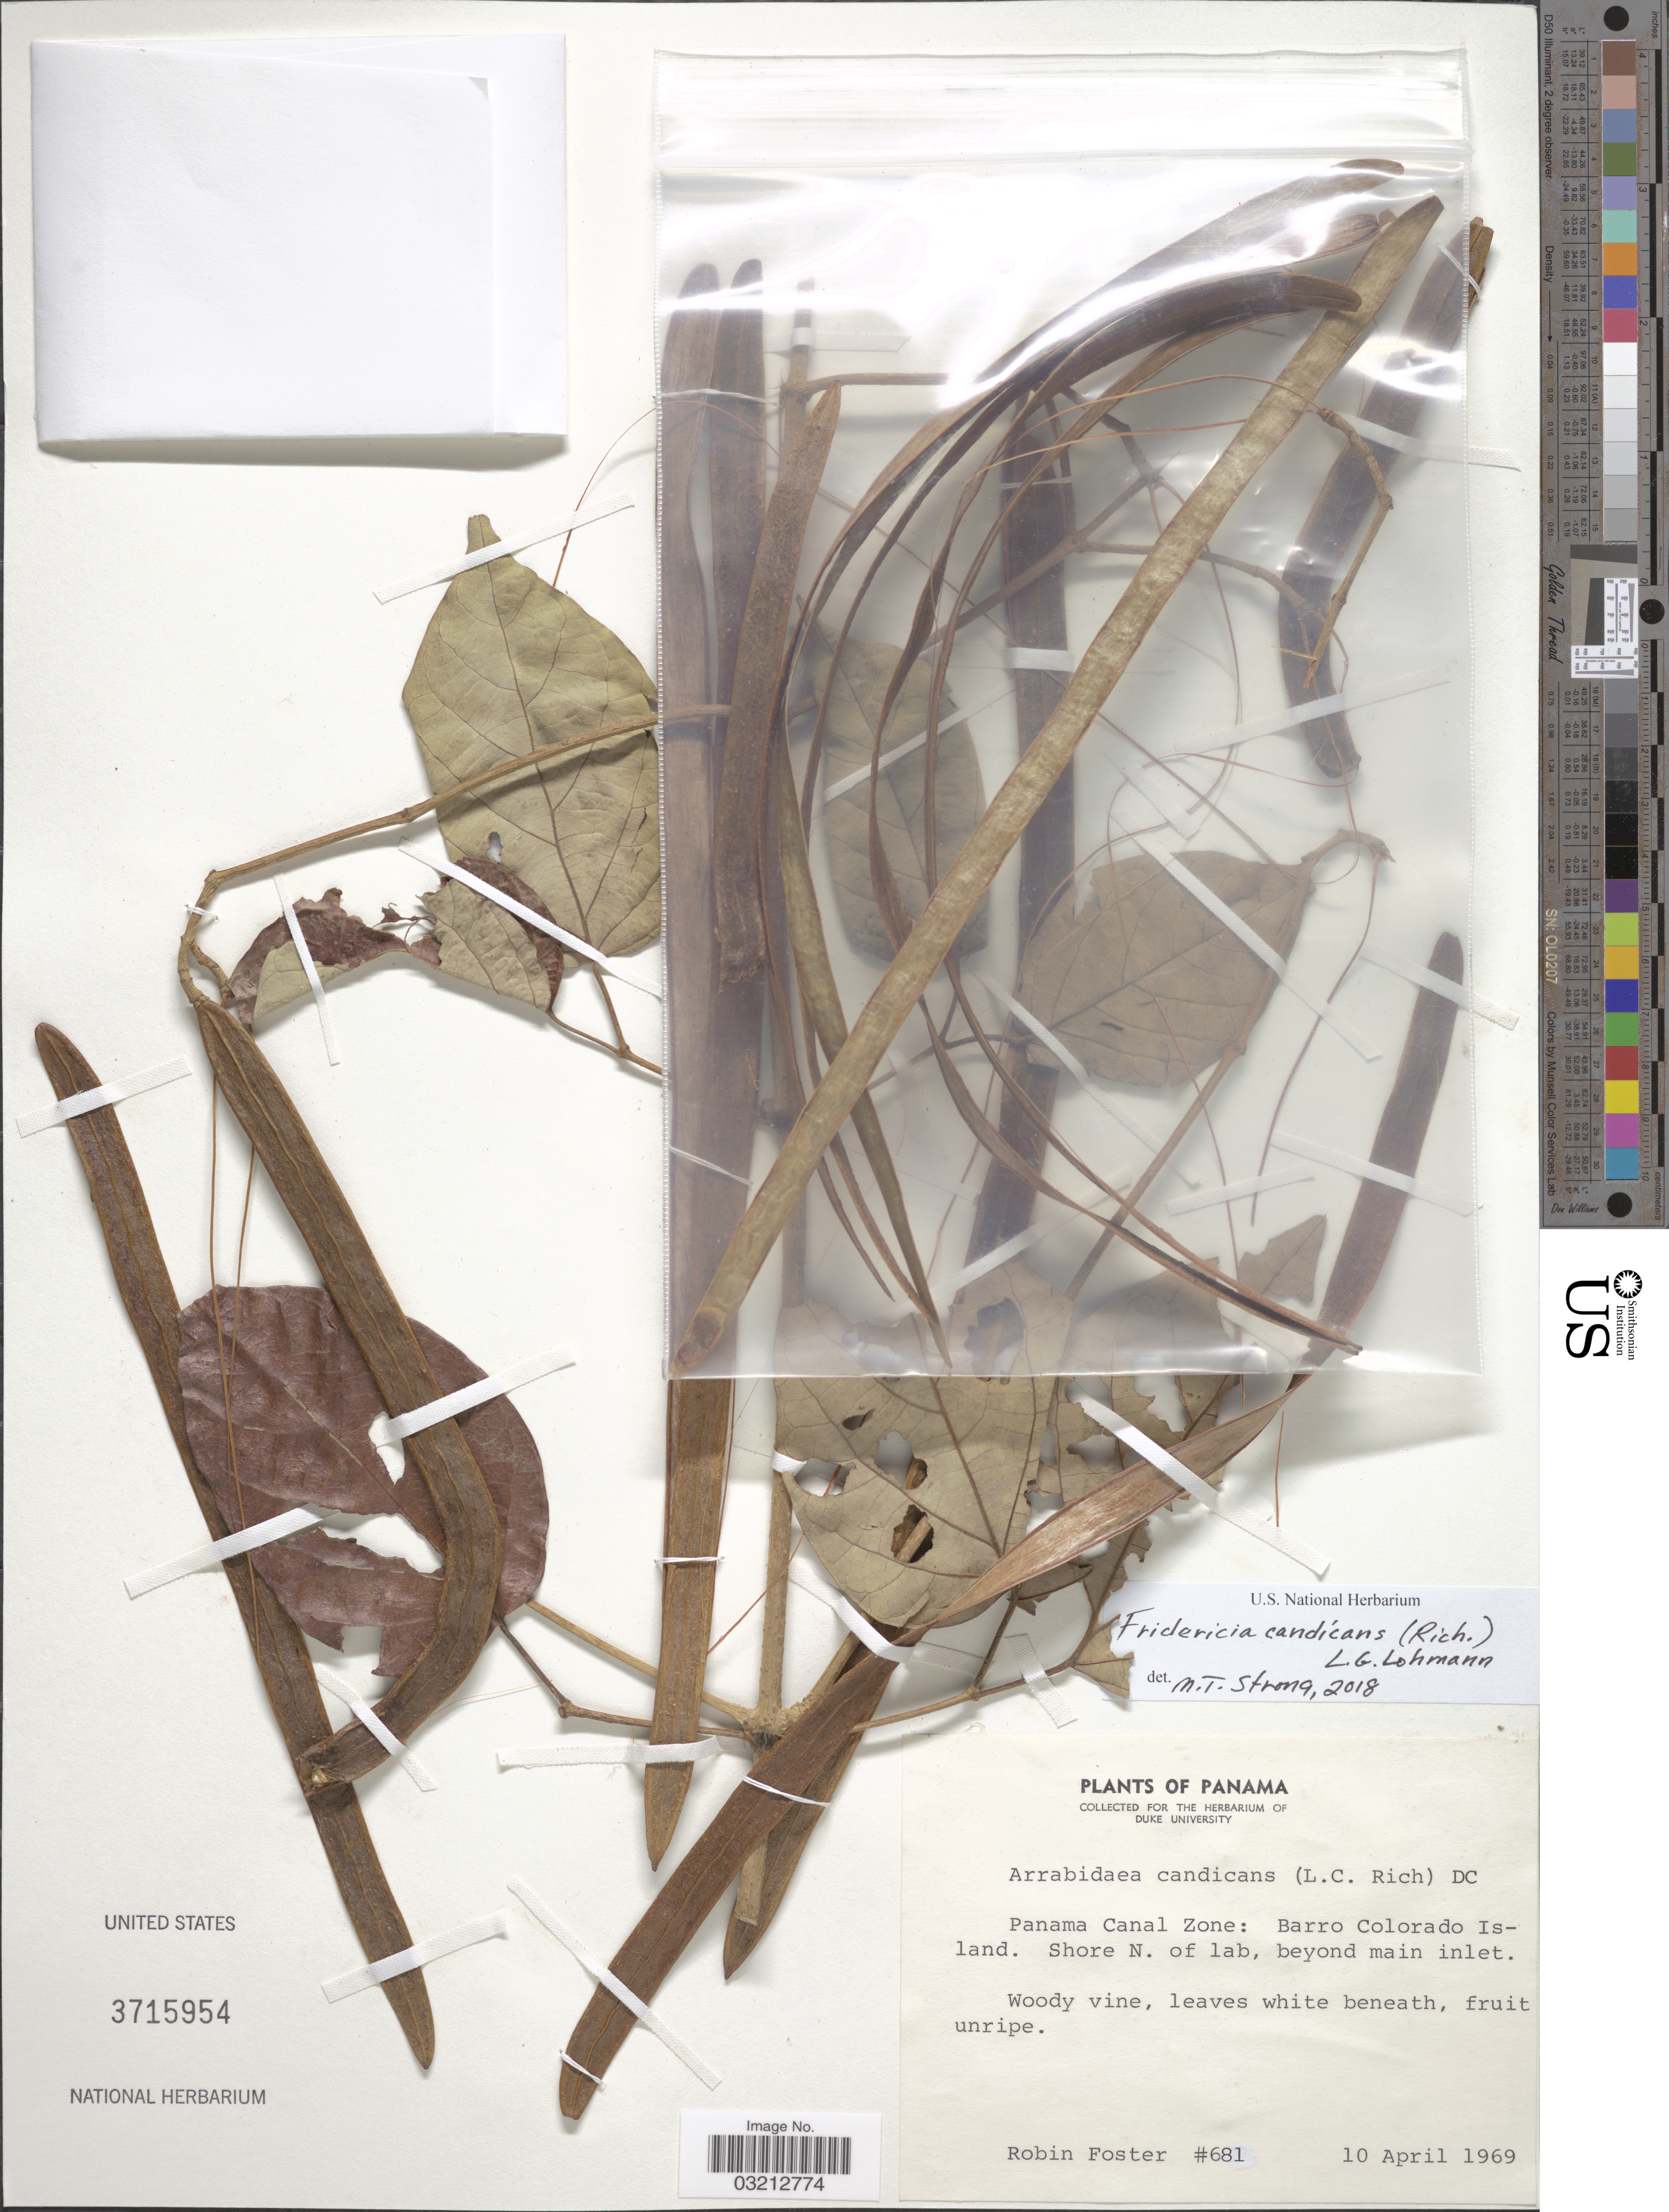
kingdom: Plantae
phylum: Tracheophyta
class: Magnoliopsida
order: Lamiales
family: Bignoniaceae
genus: Fridericia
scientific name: Fridericia candicans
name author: (Rich.) L.G. Lohmann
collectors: R. B. Foster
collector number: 681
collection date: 1969-04-10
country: Panama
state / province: Panamá Oeste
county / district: Canal Zone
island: Barro Colorado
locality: Panama Canal Zone: Barro Colorado Island. Shore N. of lab, beyond main inlet.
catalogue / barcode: US 3715954